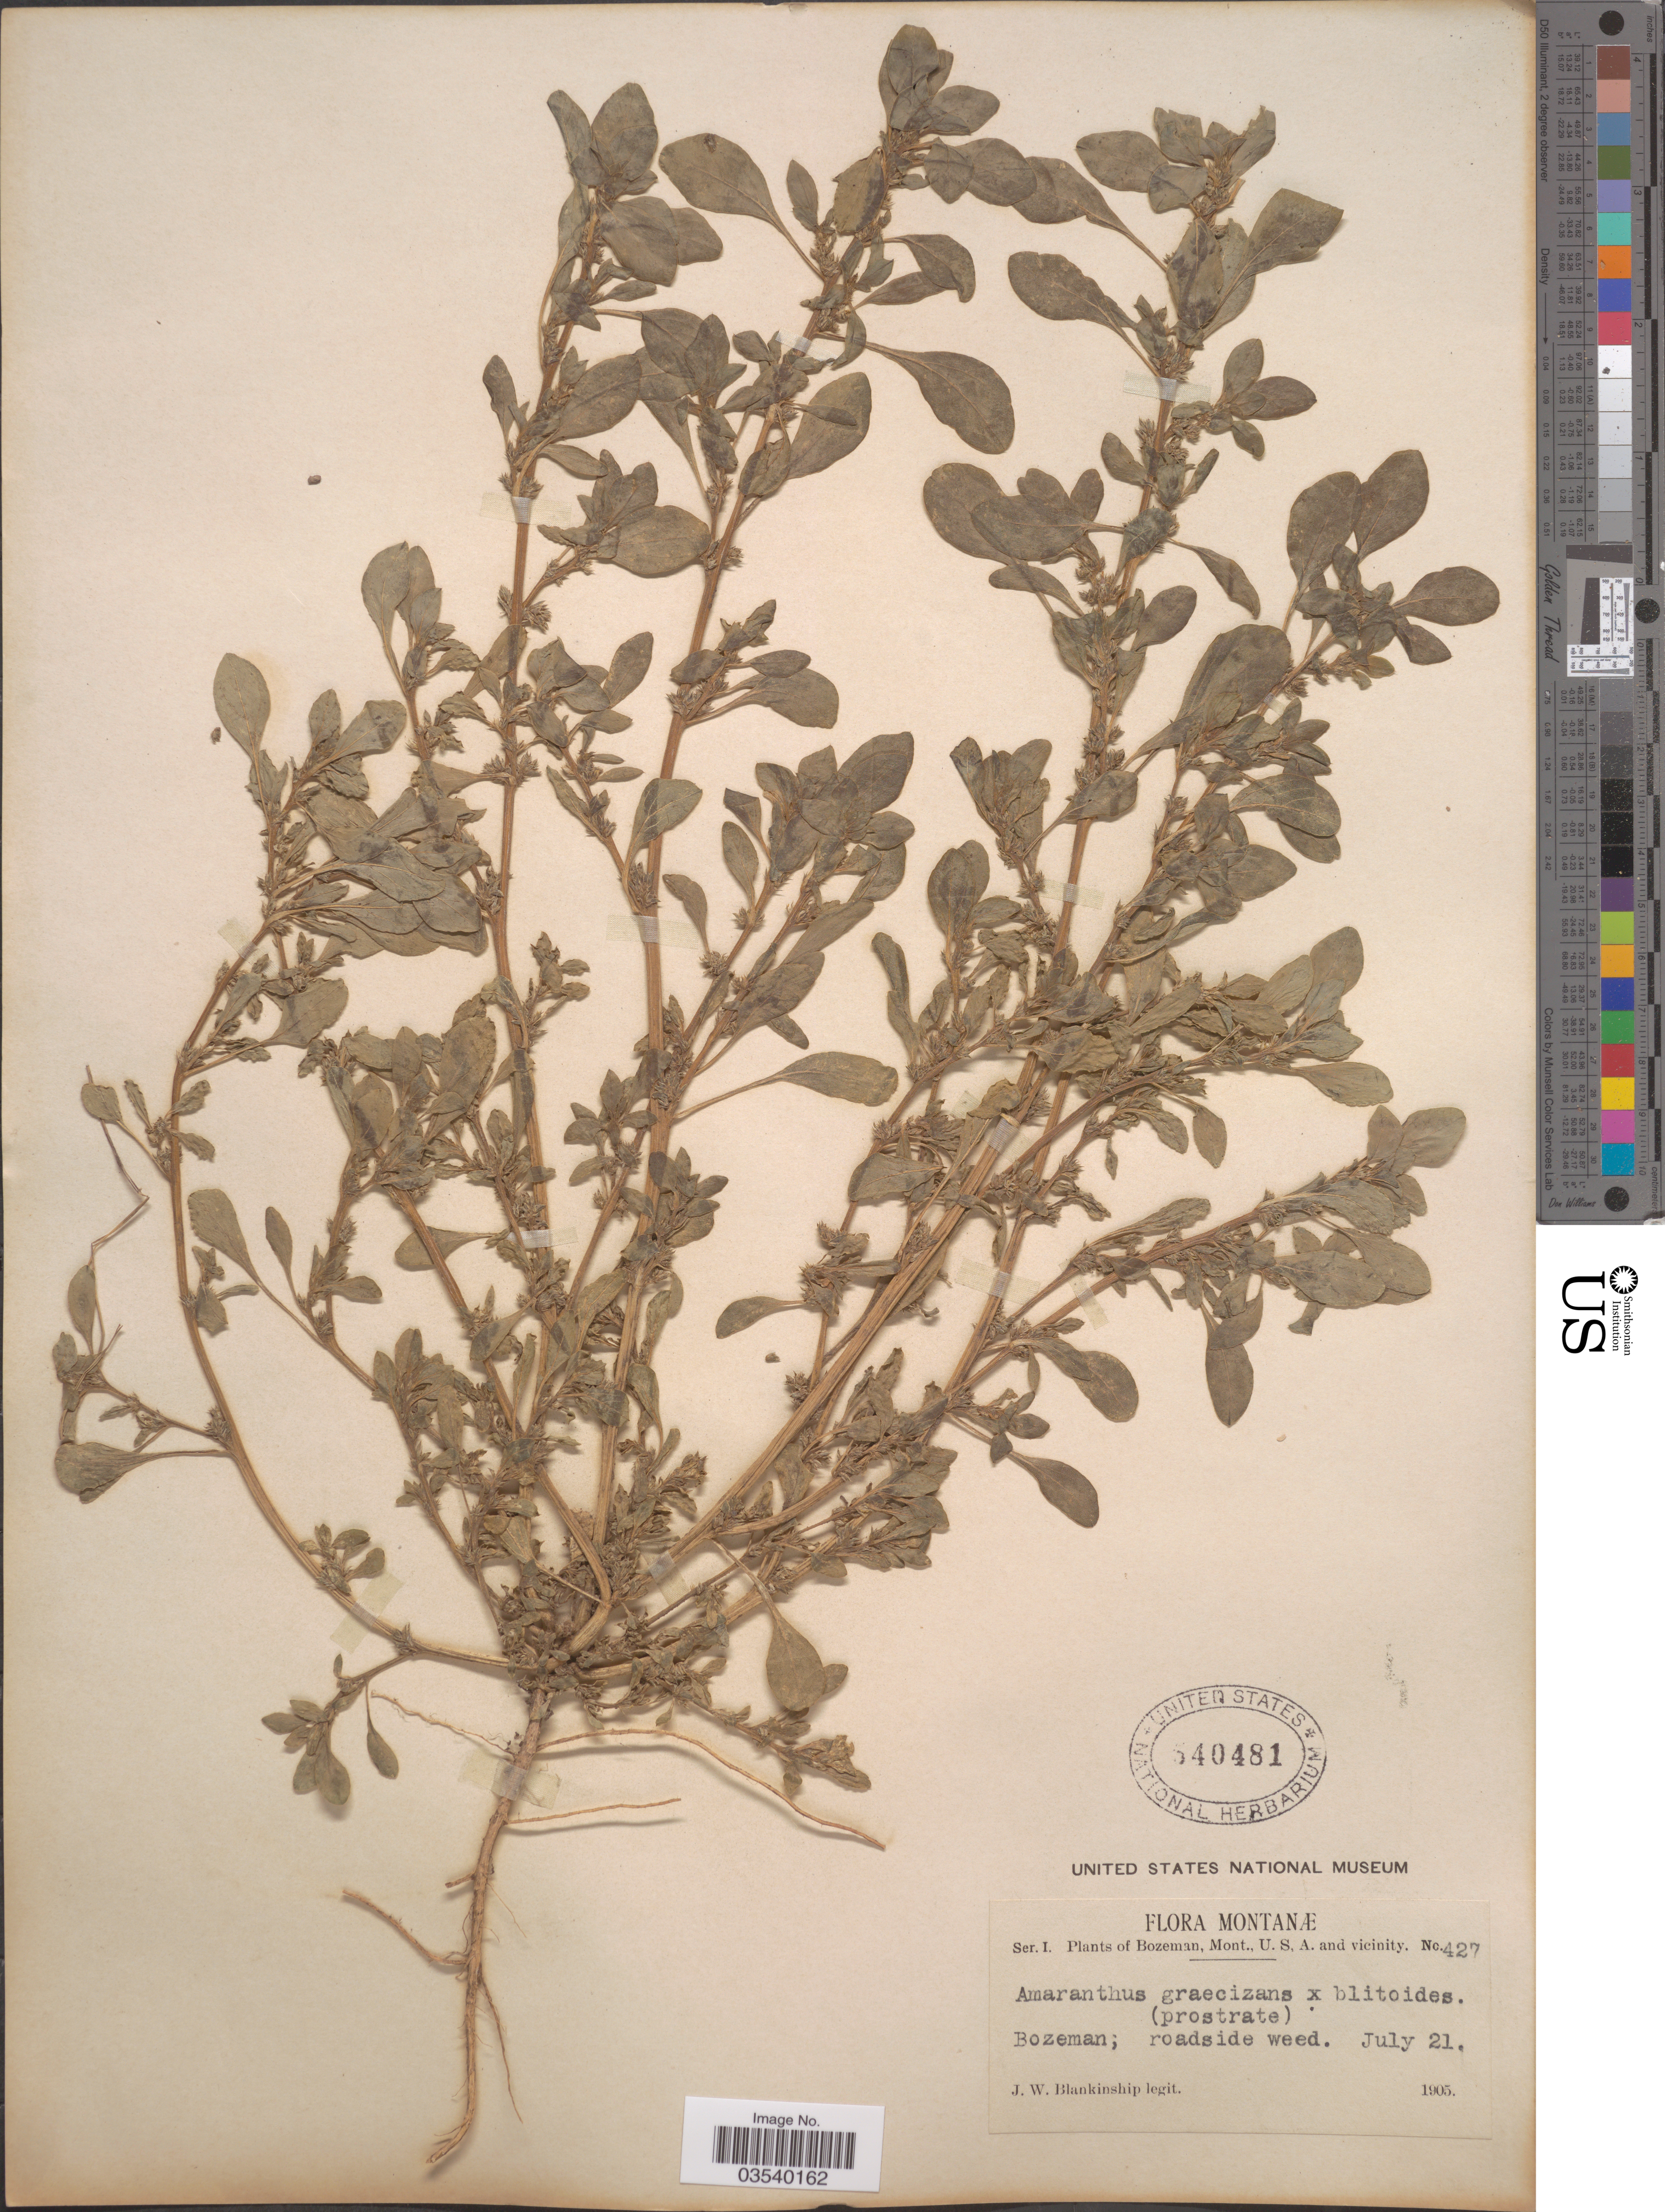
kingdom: Plantae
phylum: Tracheophyta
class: Magnoliopsida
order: Caryophyllales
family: Amaranthaceae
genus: Amaranthus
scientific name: Amaranthus blitoides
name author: S. Watson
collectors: J. W. Blankinship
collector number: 427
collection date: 1905-07-21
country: United States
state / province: Montana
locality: Bozeman, Mont., U.S.A. and vicinity.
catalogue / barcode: US 540481